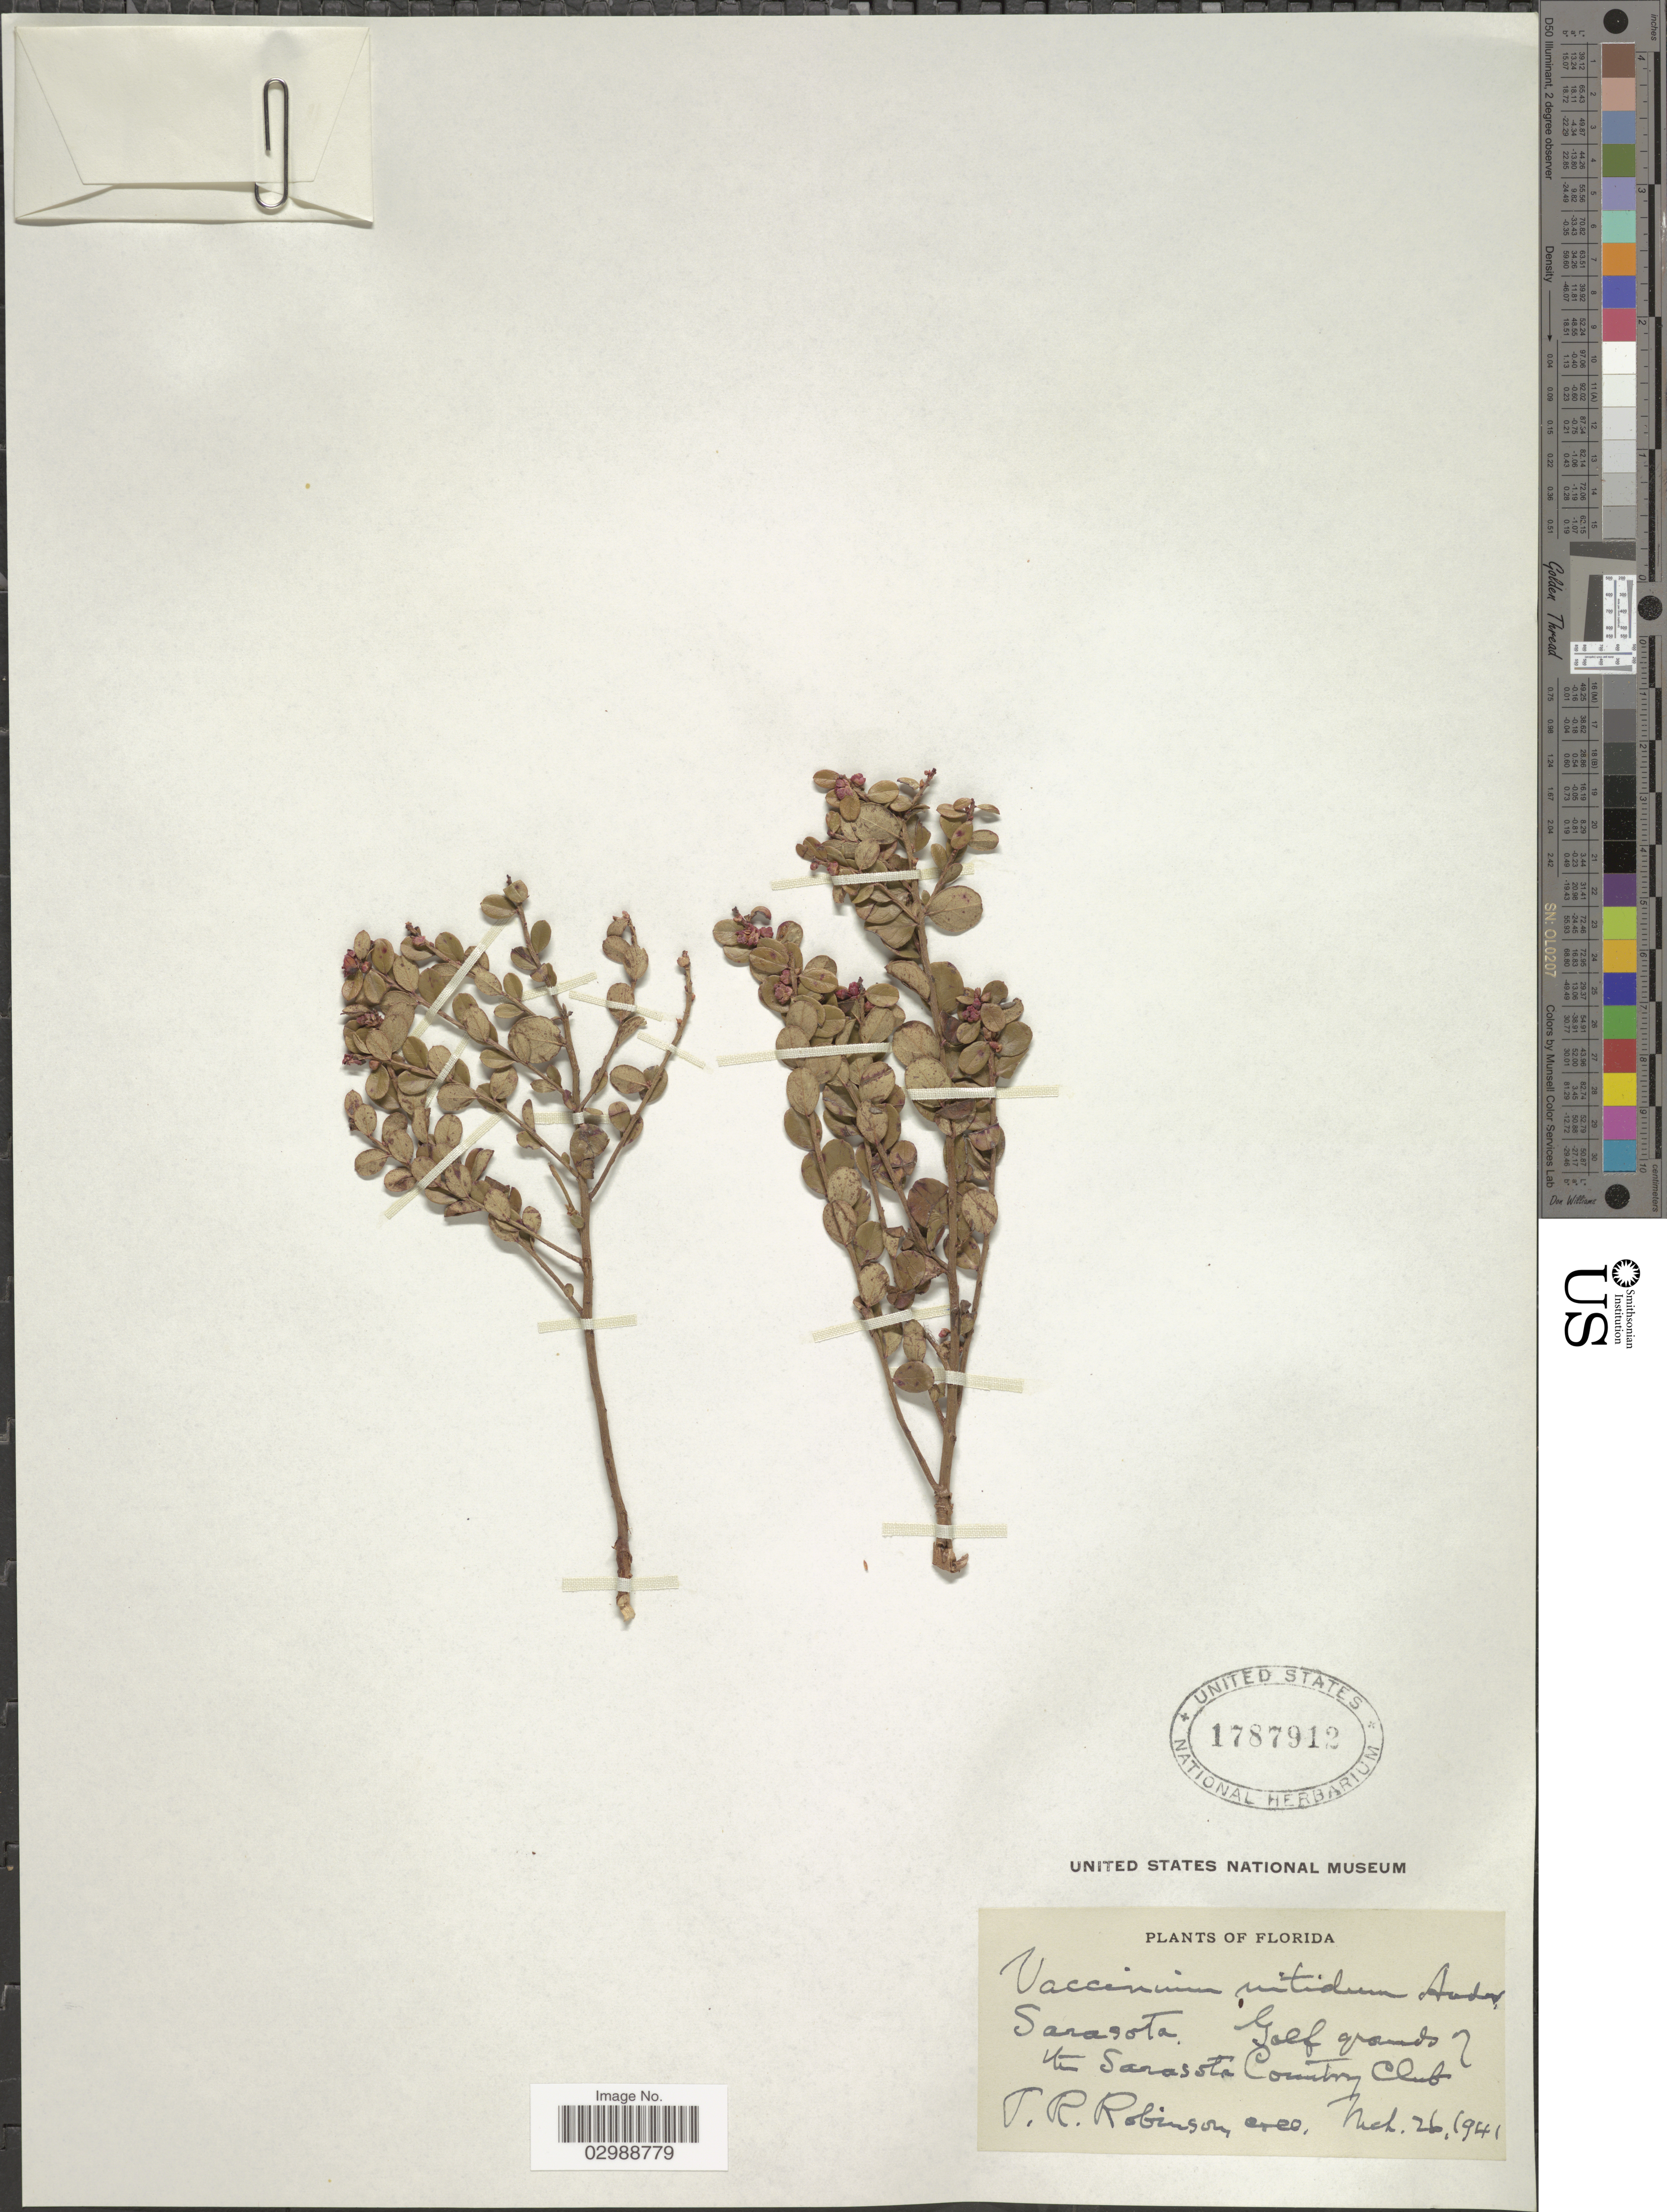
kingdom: Plantae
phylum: Tracheophyta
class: Magnoliopsida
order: Ericales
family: Ericaceae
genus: Vaccinium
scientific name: Vaccinium nitidum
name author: Andrews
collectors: T. R. Robinson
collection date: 1941-03-26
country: United States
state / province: Florida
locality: Sarasota. Golf grounds of Mt. Sarasota Country Club.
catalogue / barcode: US 1787912